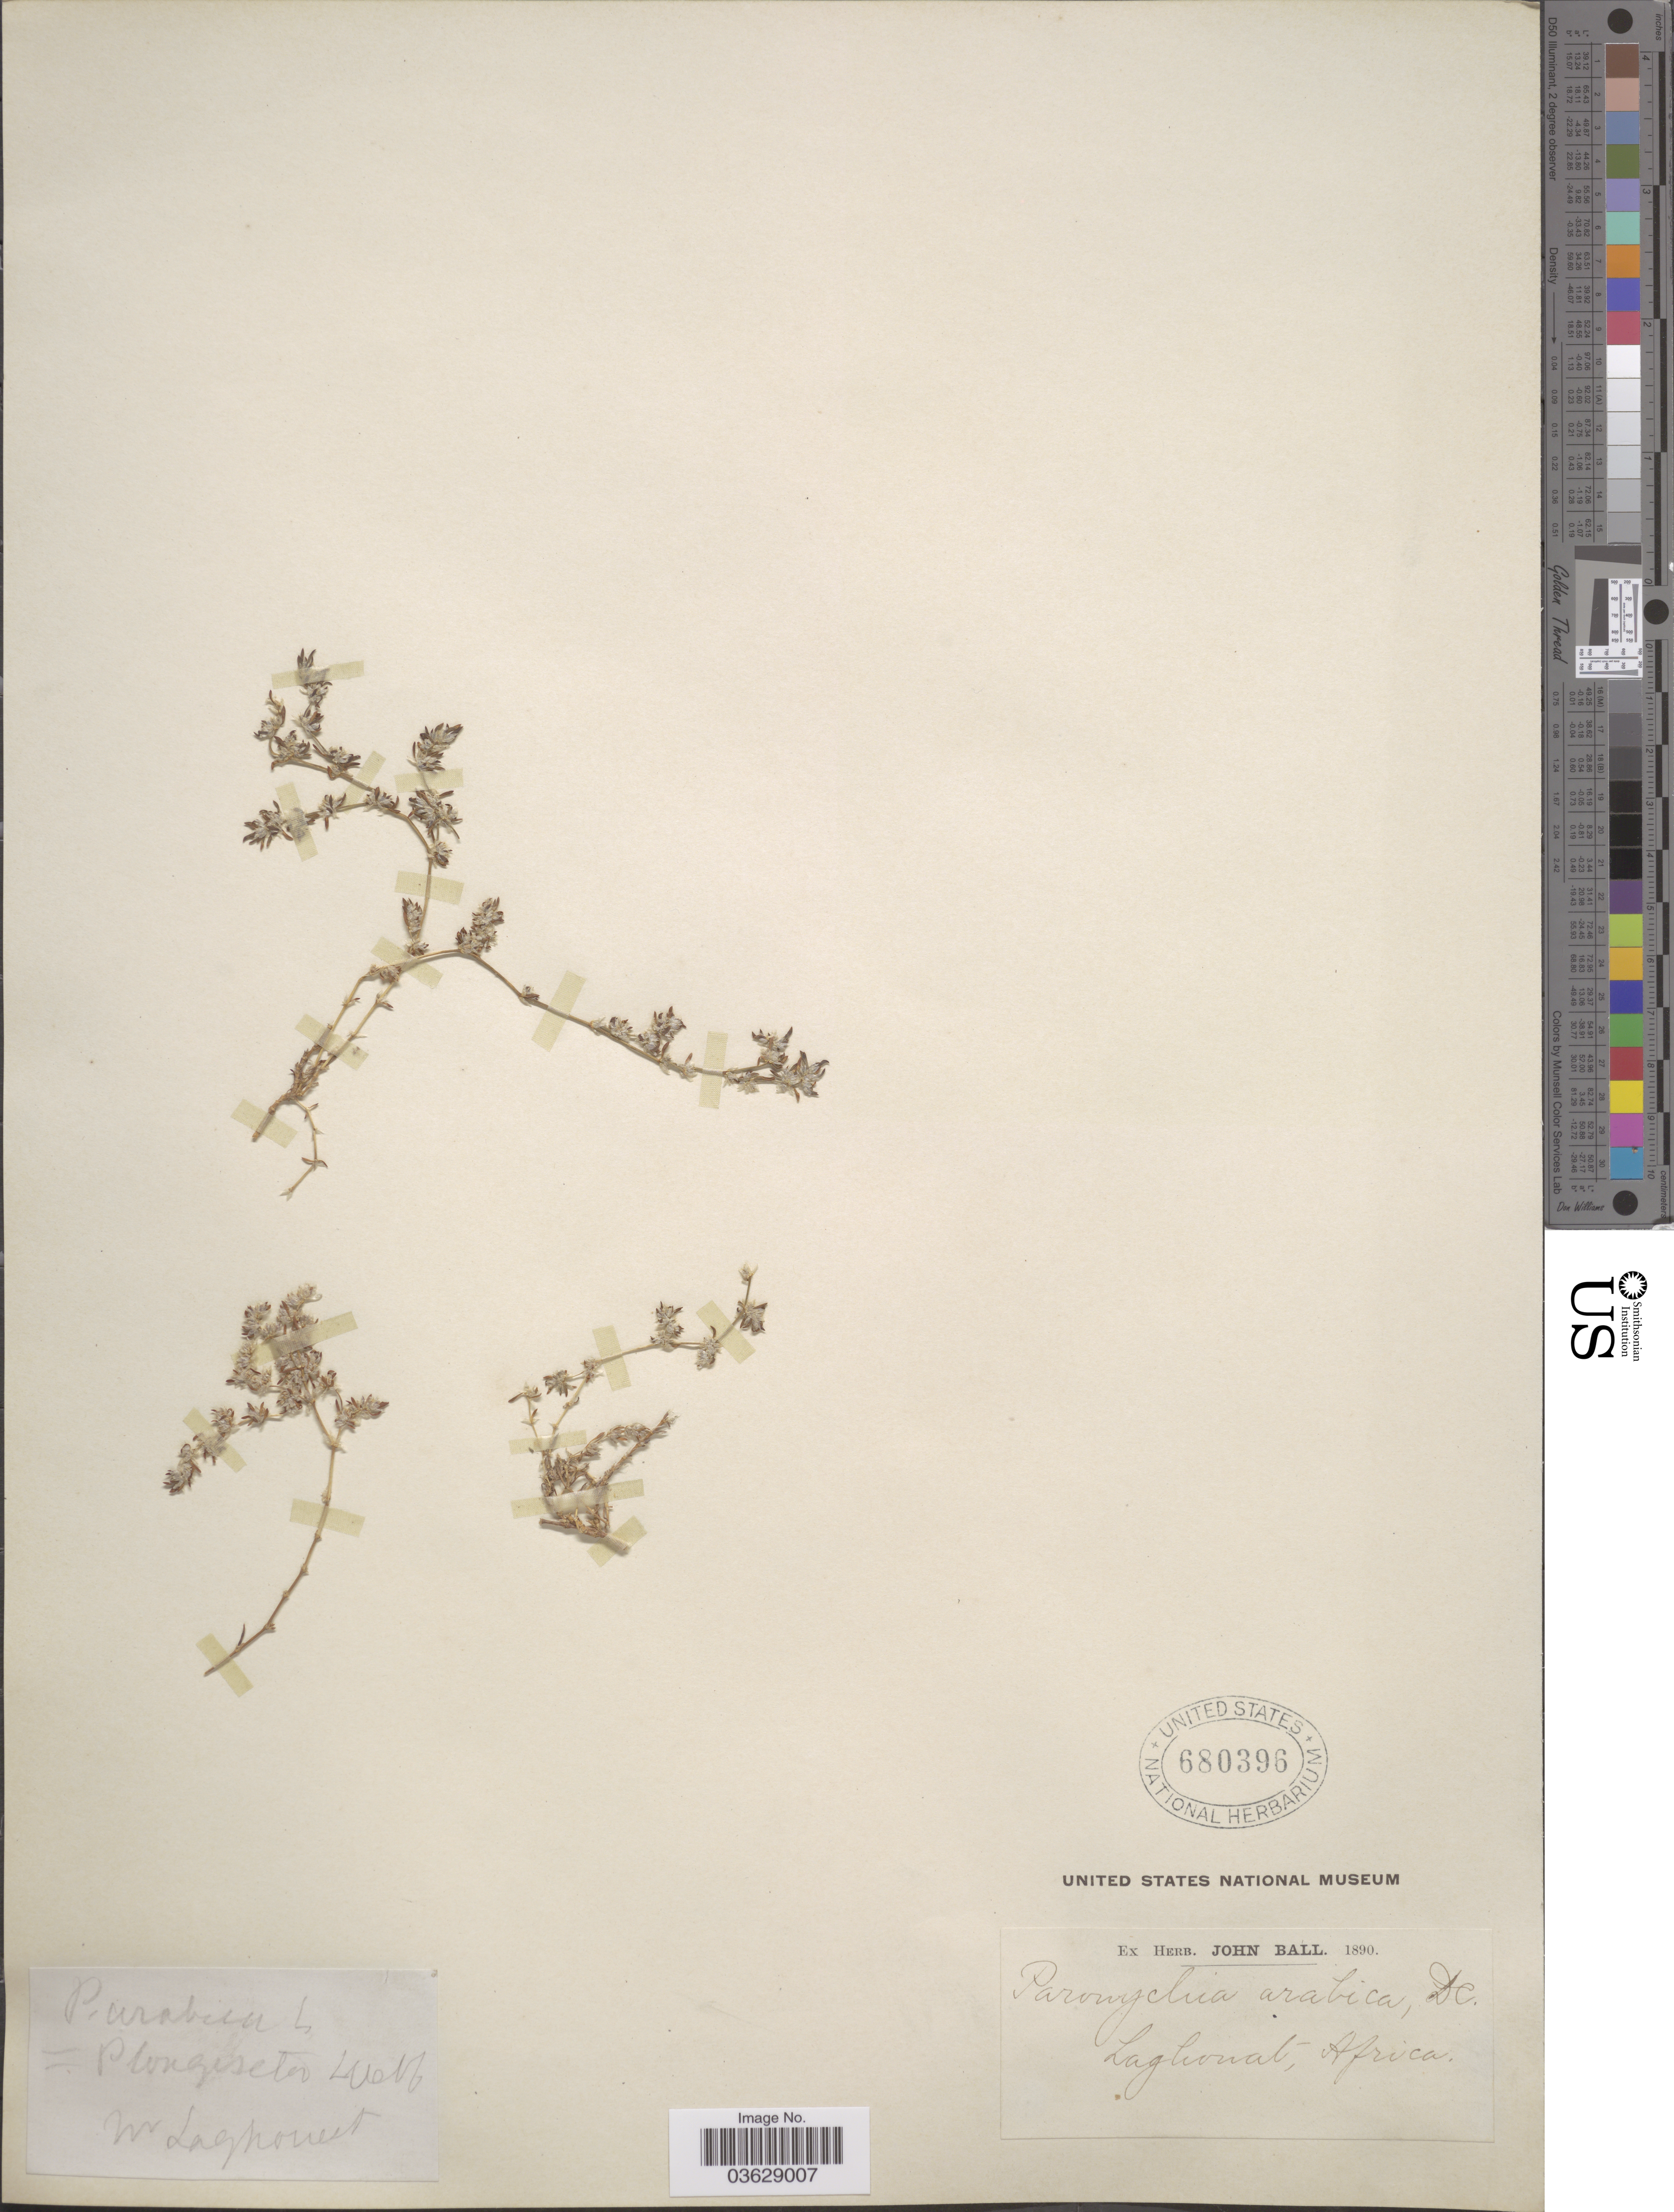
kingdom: Plantae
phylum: Tracheophyta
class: Magnoliopsida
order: Caryophyllales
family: Caryophyllaceae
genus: Paronychia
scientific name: Paronychia arabica subsp. cossoniana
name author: (J. Gay ex Batt.) Batt.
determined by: Strong, Mark T., (BOT), Smithsonian Institution - National Museum of Natural History (UNITED STATES)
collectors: ex herb. John Ball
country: Algeria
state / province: Laghouat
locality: Nr Laghouat.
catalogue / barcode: US 680396